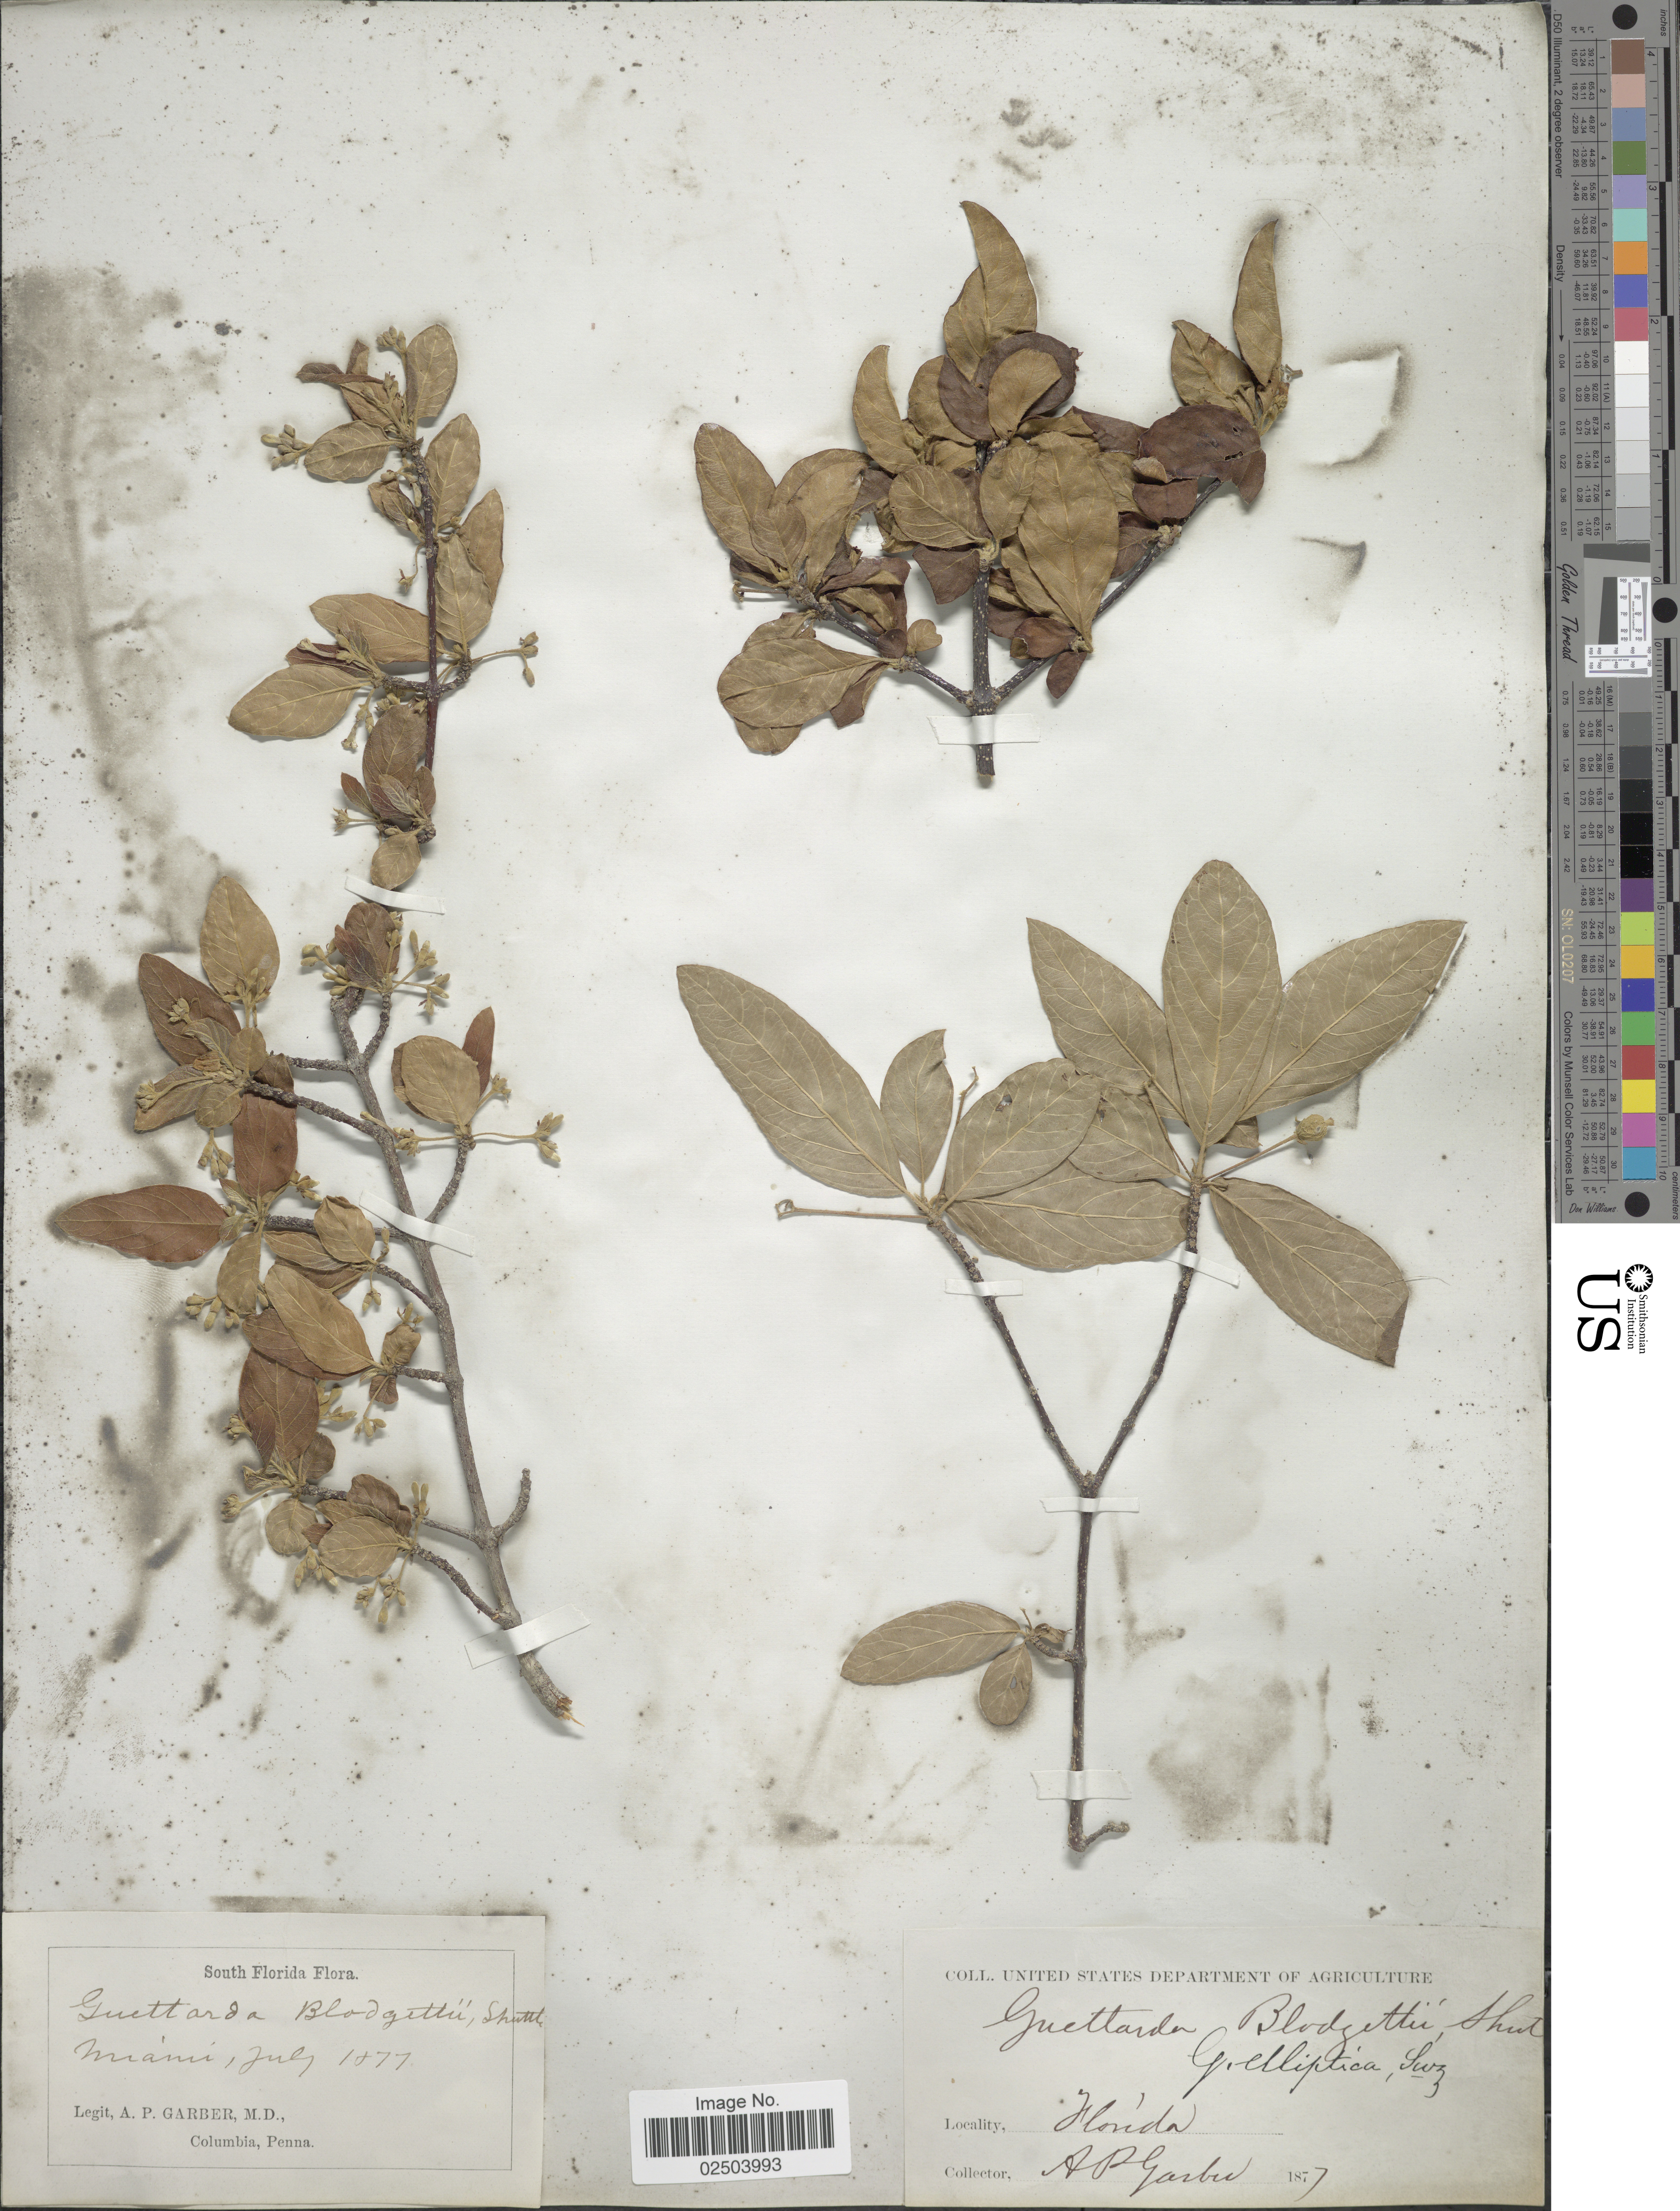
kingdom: Plantae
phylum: Tracheophyta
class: Magnoliopsida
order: Gentianales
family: Rubiaceae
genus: Guettarda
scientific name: Guettarda elliptica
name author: Sw.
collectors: A. P. Garber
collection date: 1877-07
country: United States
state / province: Florida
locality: South Florida. Miami